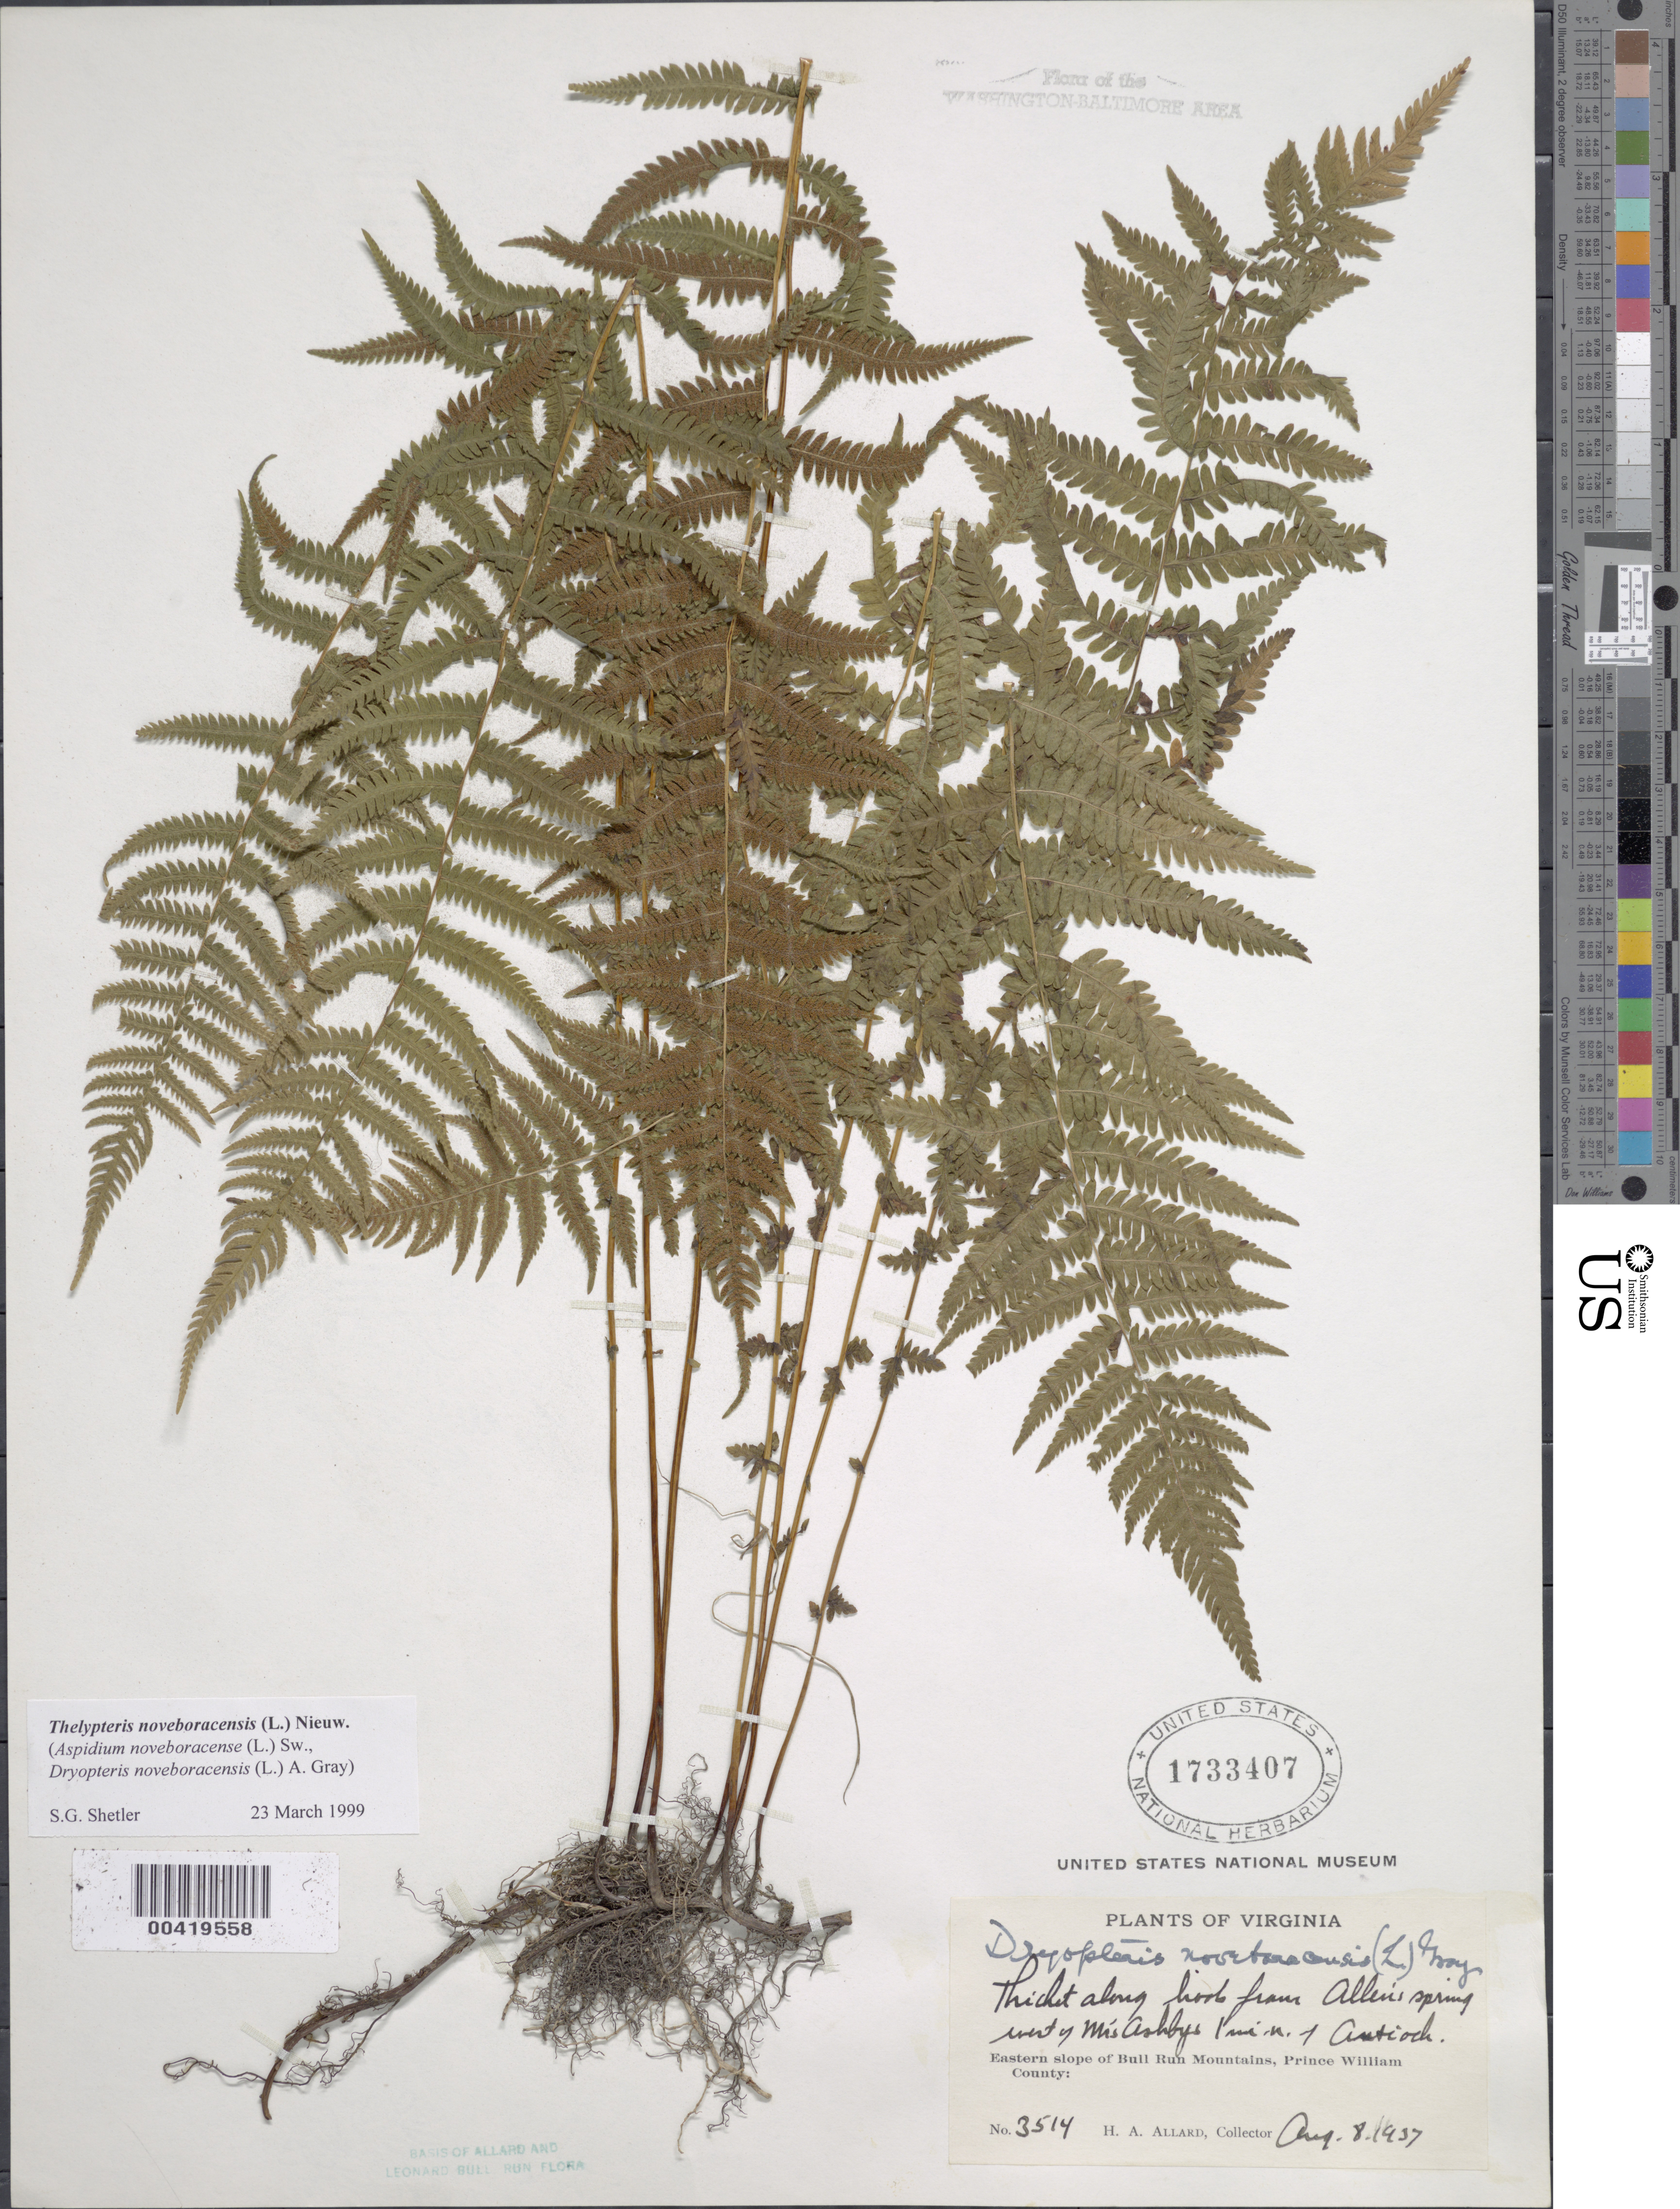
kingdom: Plantae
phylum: Tracheophyta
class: Polypodiopsida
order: Polypodiales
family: Thelypteridaceae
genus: Parathelypteris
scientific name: Parathelypteris noveboracensis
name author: (L.) Ching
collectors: H. A. Allard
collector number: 3514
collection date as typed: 08 Aug 1937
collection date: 1937-08-08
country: United States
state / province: Virginia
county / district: Prince William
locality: North of Antioch Bull Run Mts.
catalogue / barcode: US 1733407